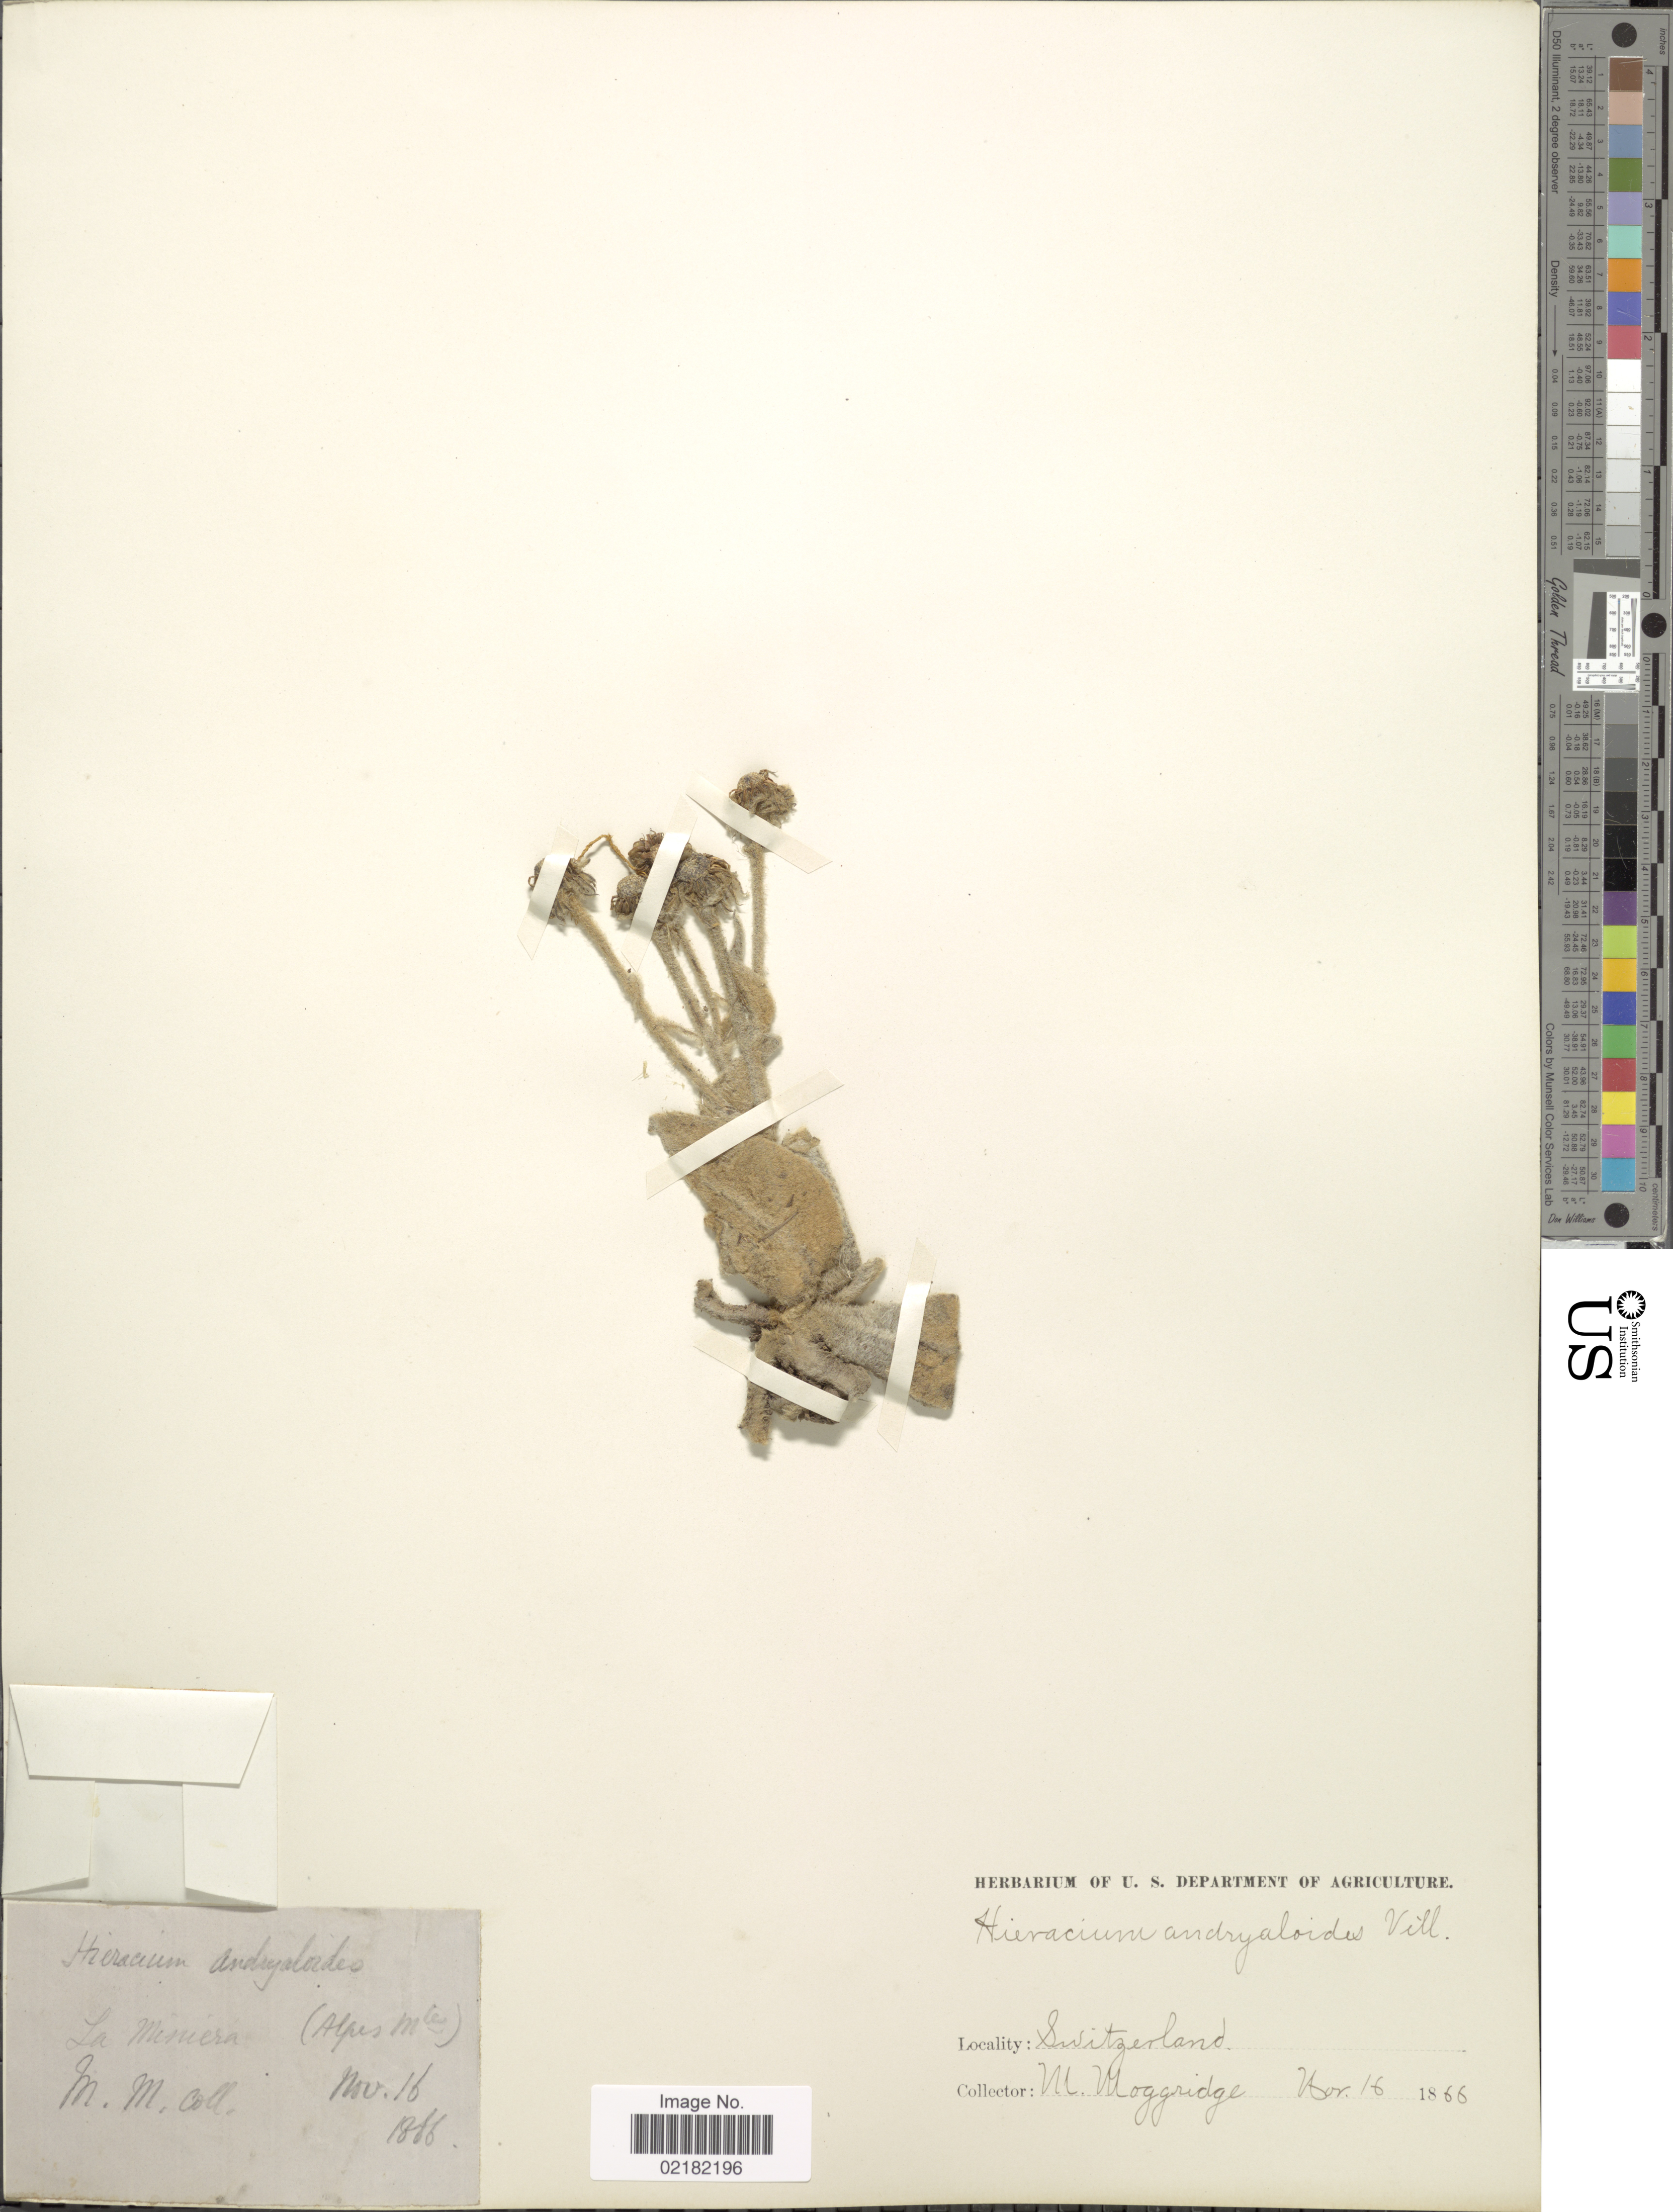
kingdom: Plantae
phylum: Tracheophyta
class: Magnoliopsida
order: Asterales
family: Asteraceae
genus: Hieracium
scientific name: Hieracium tomentosum subsp. andryaloides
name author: (Vill.) Näg. & Peter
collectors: M. Moggridge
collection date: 1866-11-16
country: Switzerland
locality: La Miniera. (Alpes Mts).